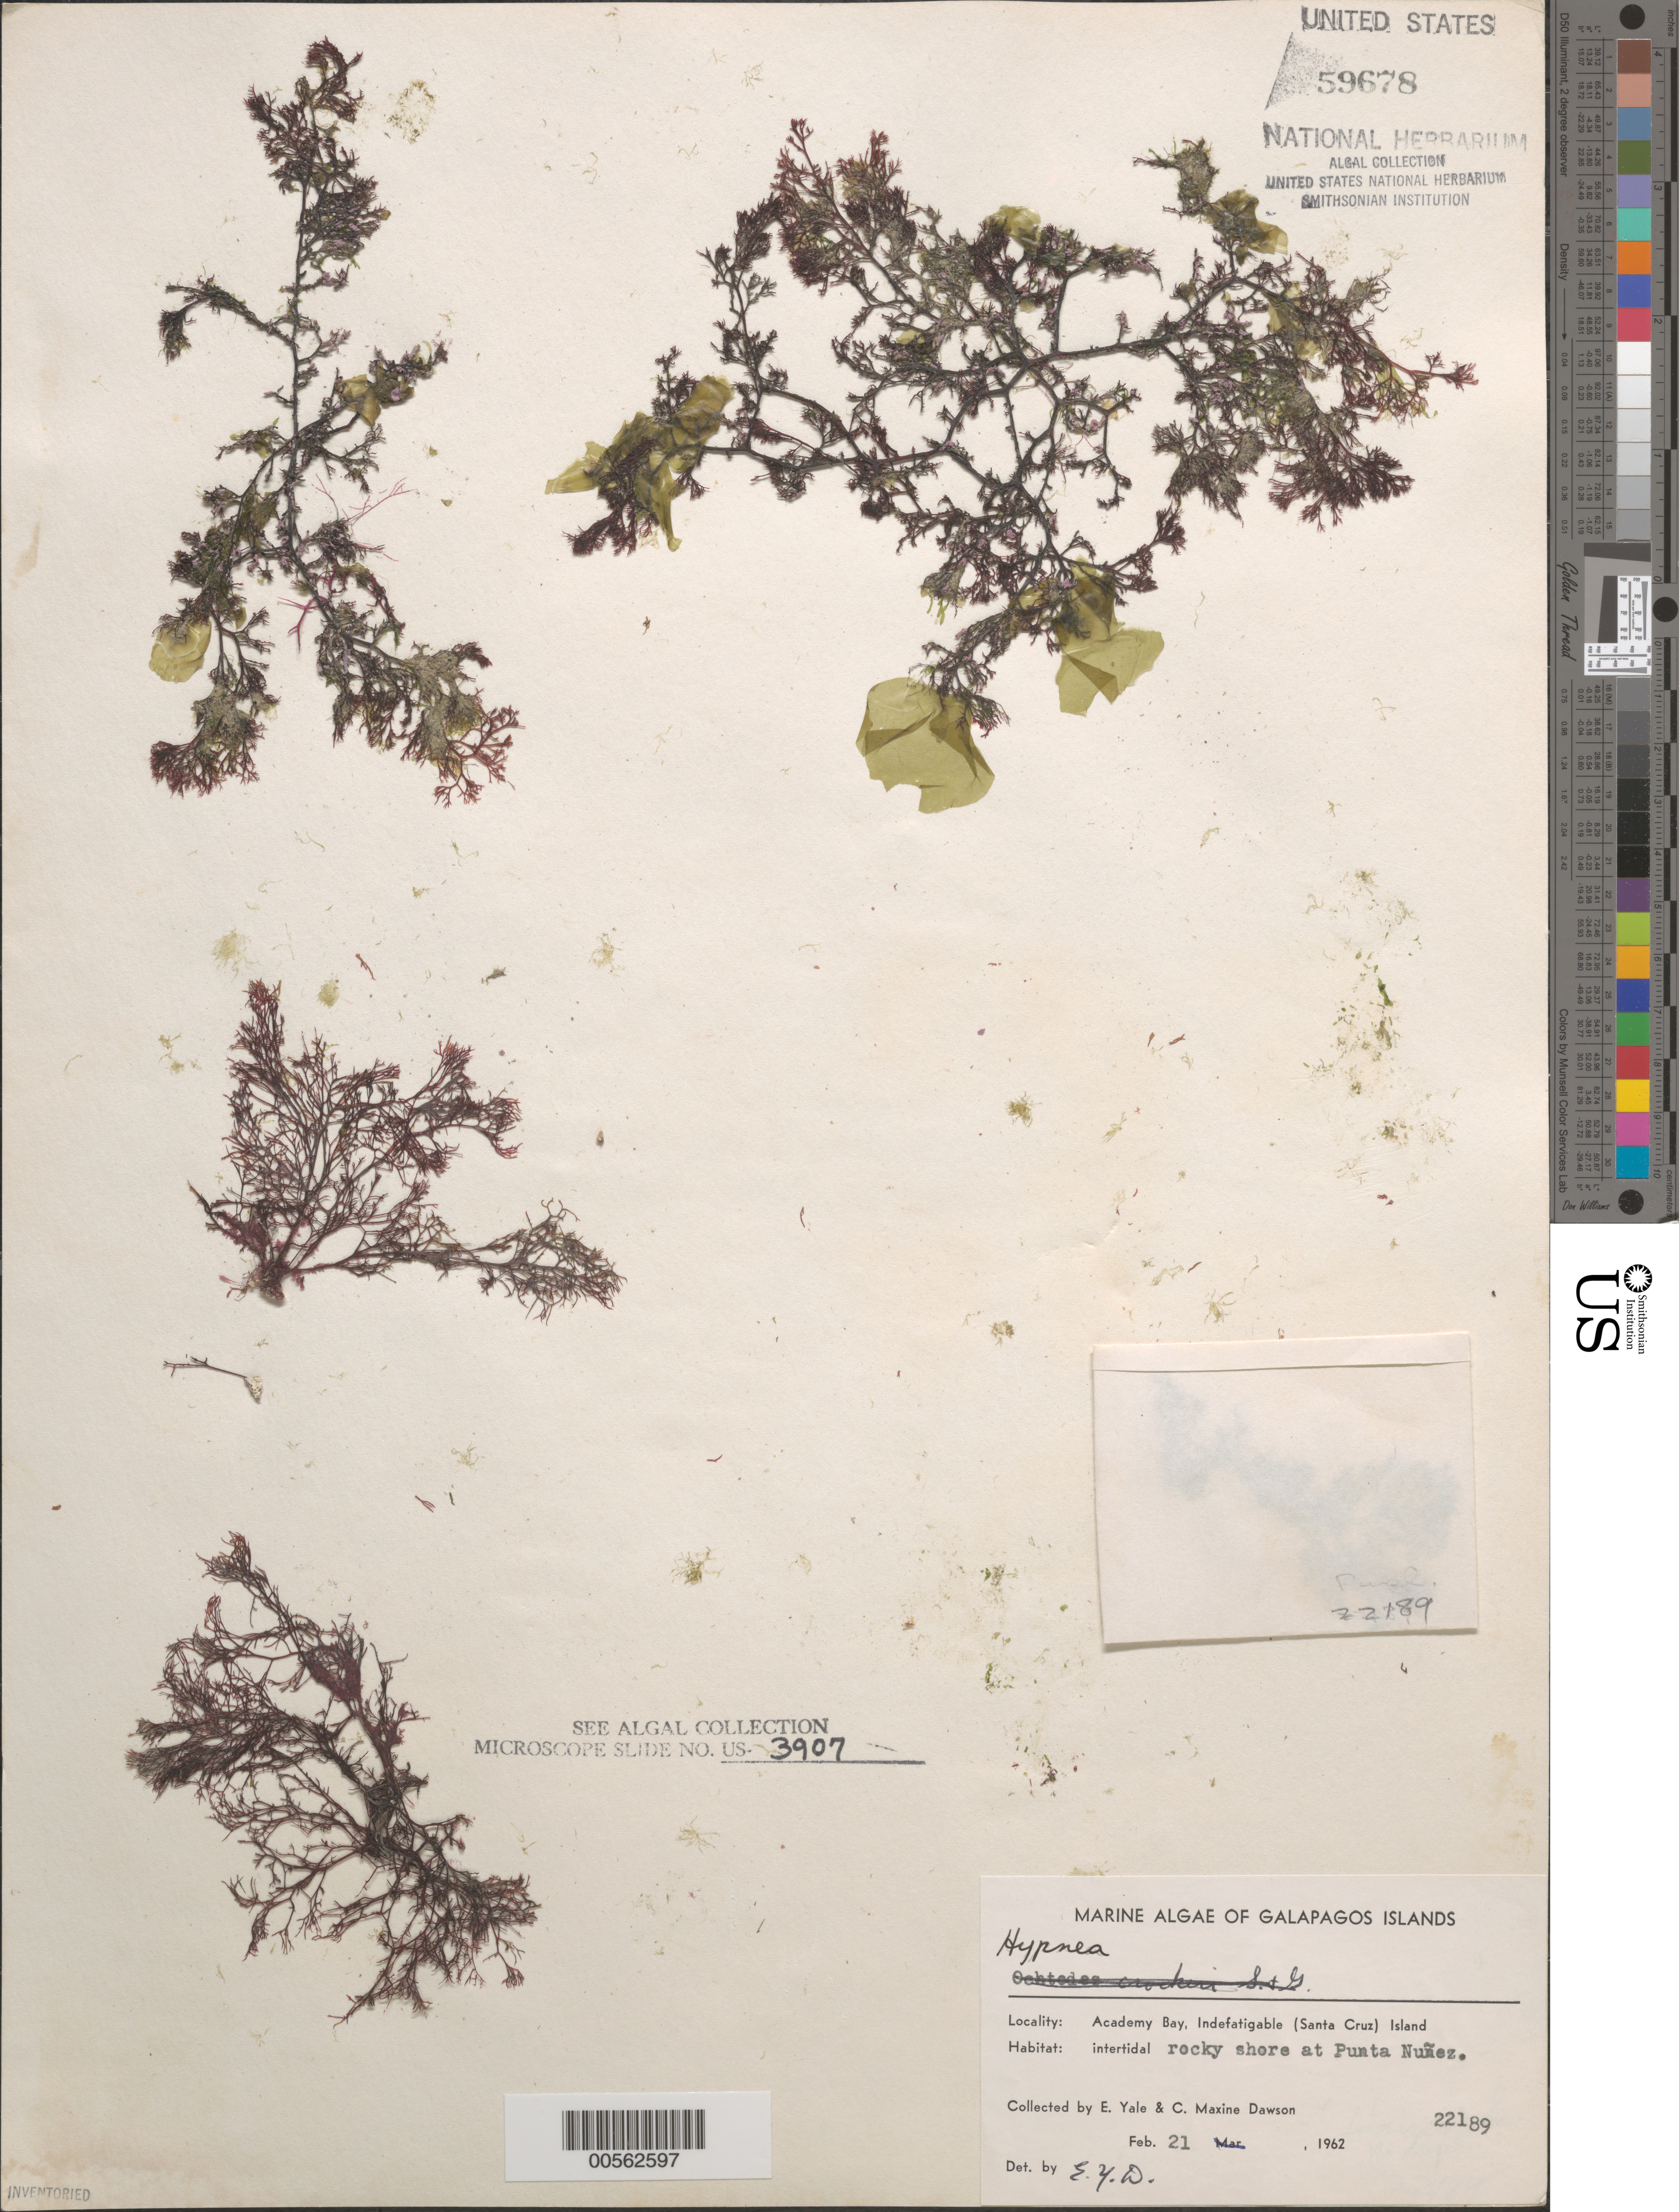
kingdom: Plantae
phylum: Rhodophyta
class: Florideophyceae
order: Gigartinales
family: Cystocloniaceae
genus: Hypnea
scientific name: Hypnea sp.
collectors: E. Y. Dawson & C. M. Dawson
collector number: EYD 22189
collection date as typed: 21 Feb 1962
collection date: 1962-02-21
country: Ecuador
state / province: Colón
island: Santa Cruz [Indefatigable, Chaves]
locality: Punta Nunez, Academy Bay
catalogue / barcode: US 59678